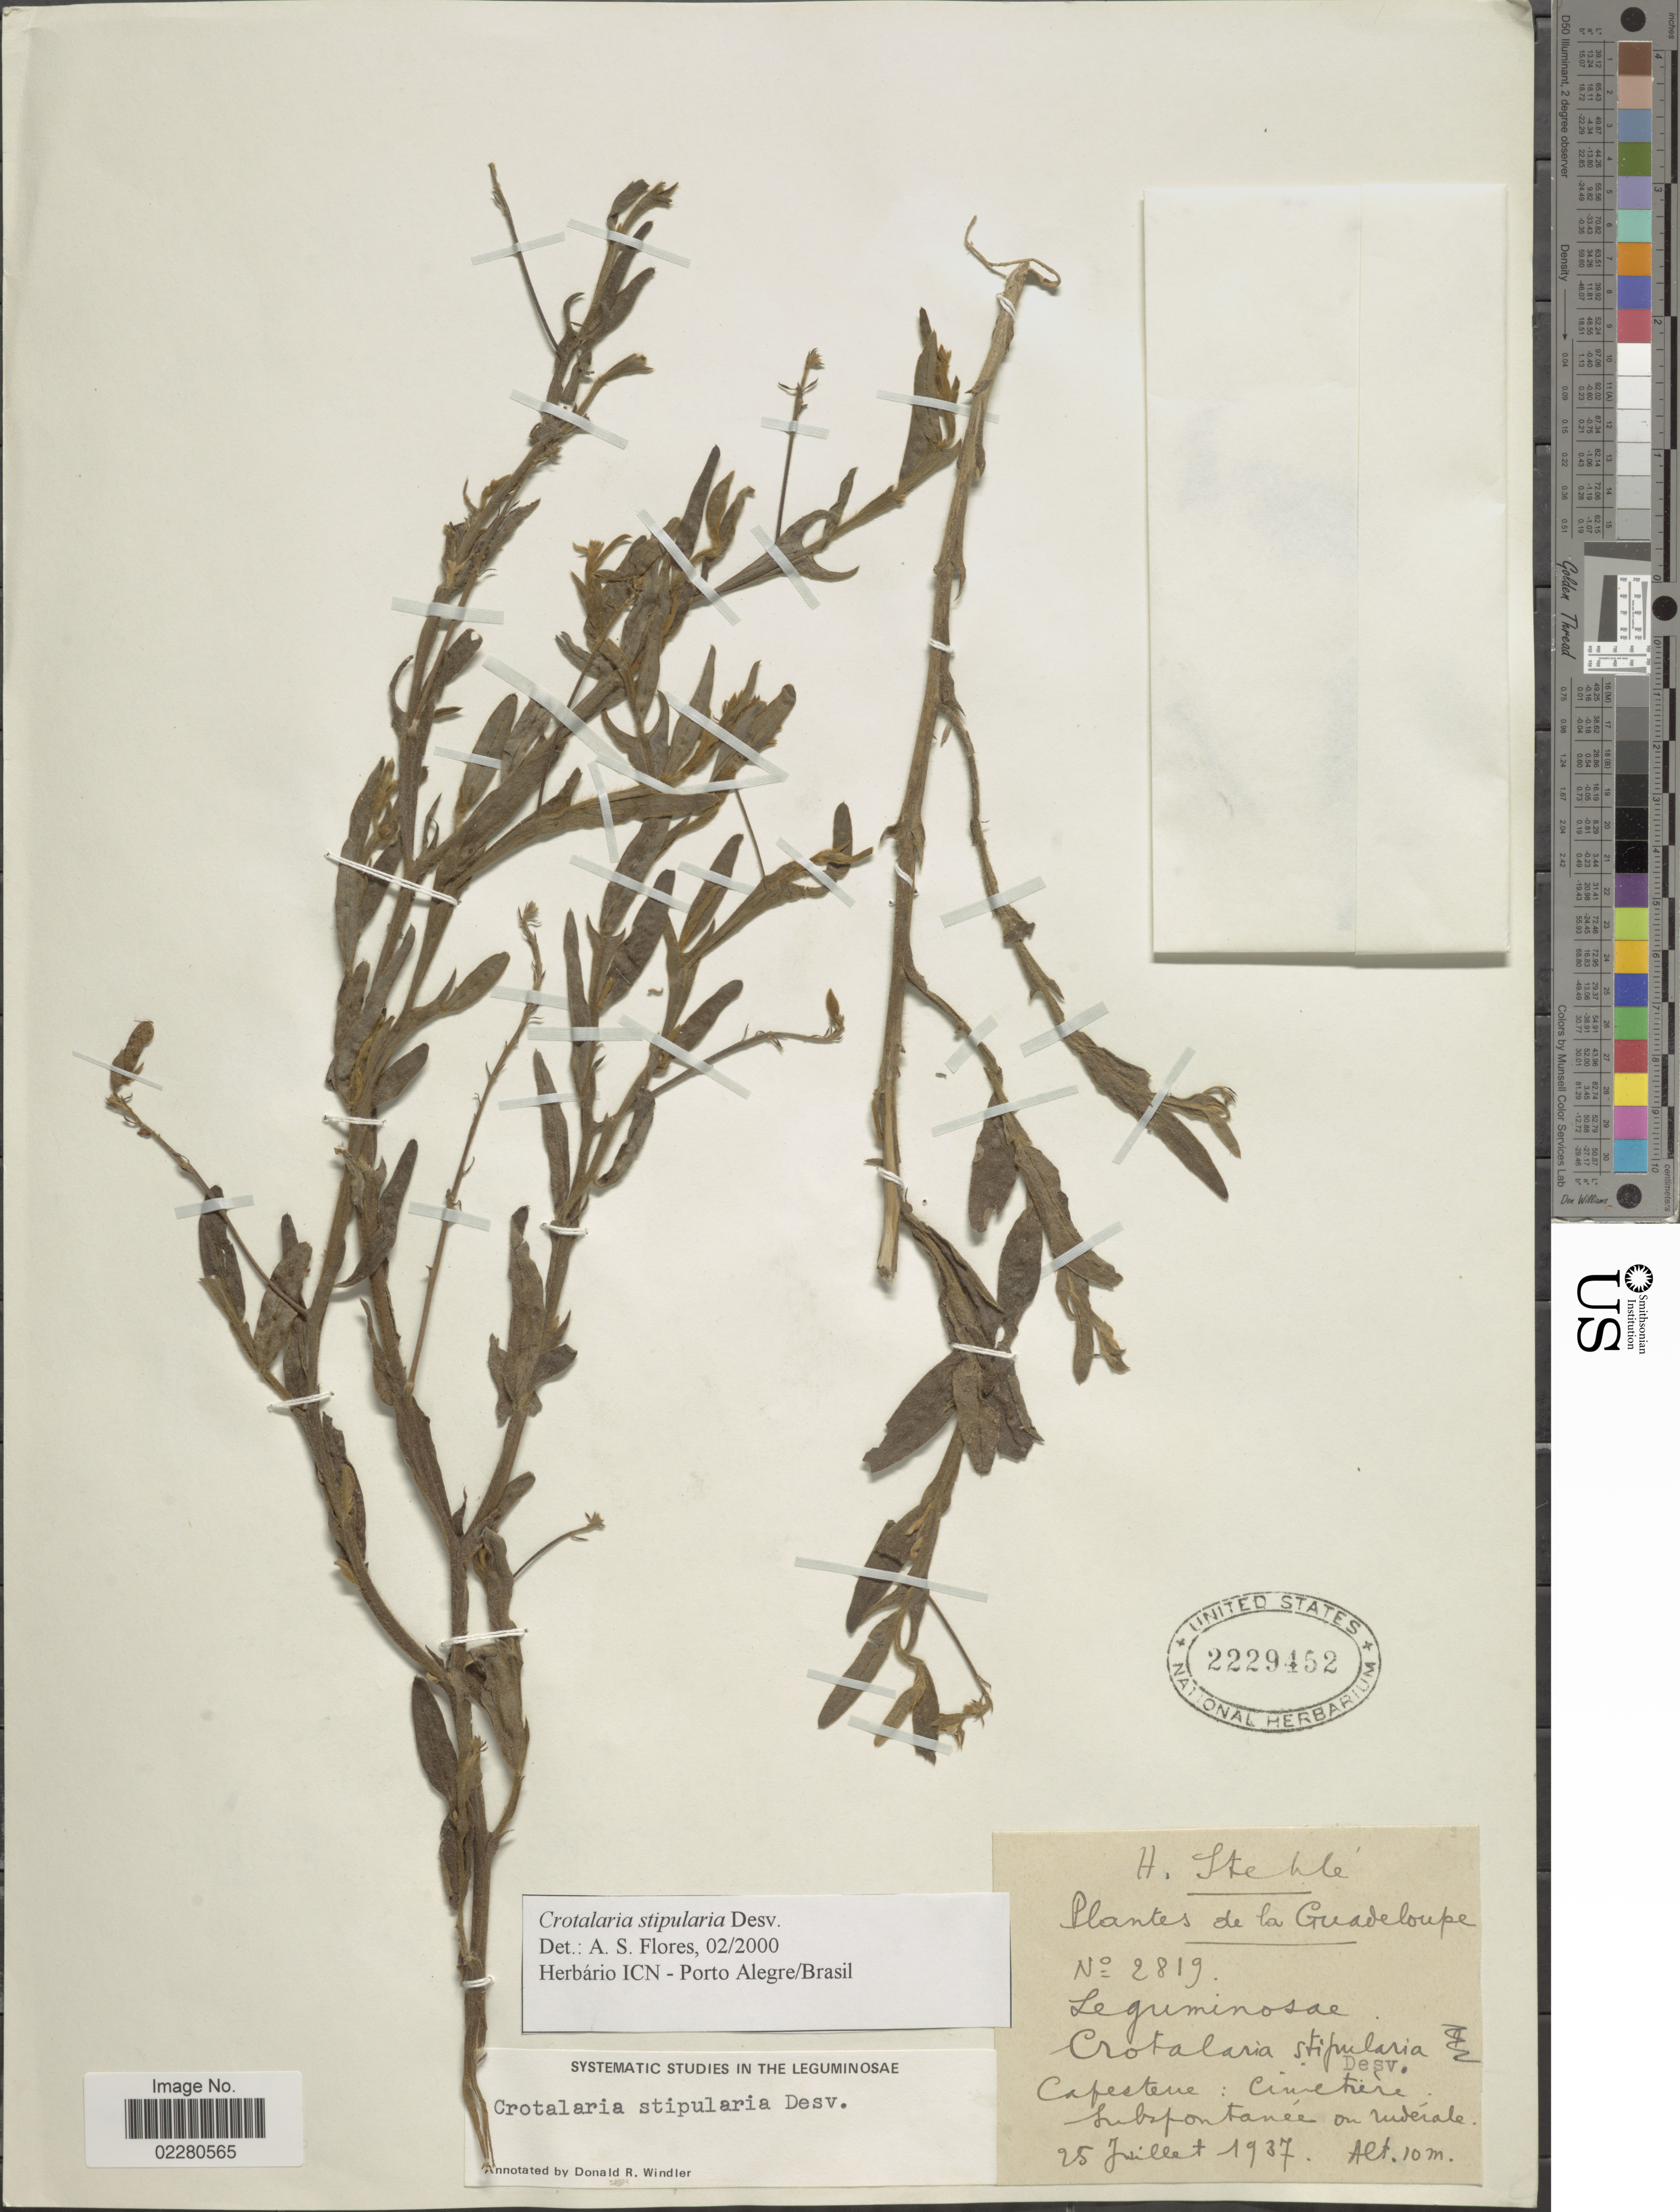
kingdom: Plantae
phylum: Tracheophyta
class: Magnoliopsida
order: Fabales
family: Fabaceae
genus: Crotalaria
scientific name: Crotalaria stipularia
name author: Desv.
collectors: H. Stehlé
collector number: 2819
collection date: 1937-07-25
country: Guadeloupe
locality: Capestene: Cimetière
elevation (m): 10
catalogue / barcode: US 2229452